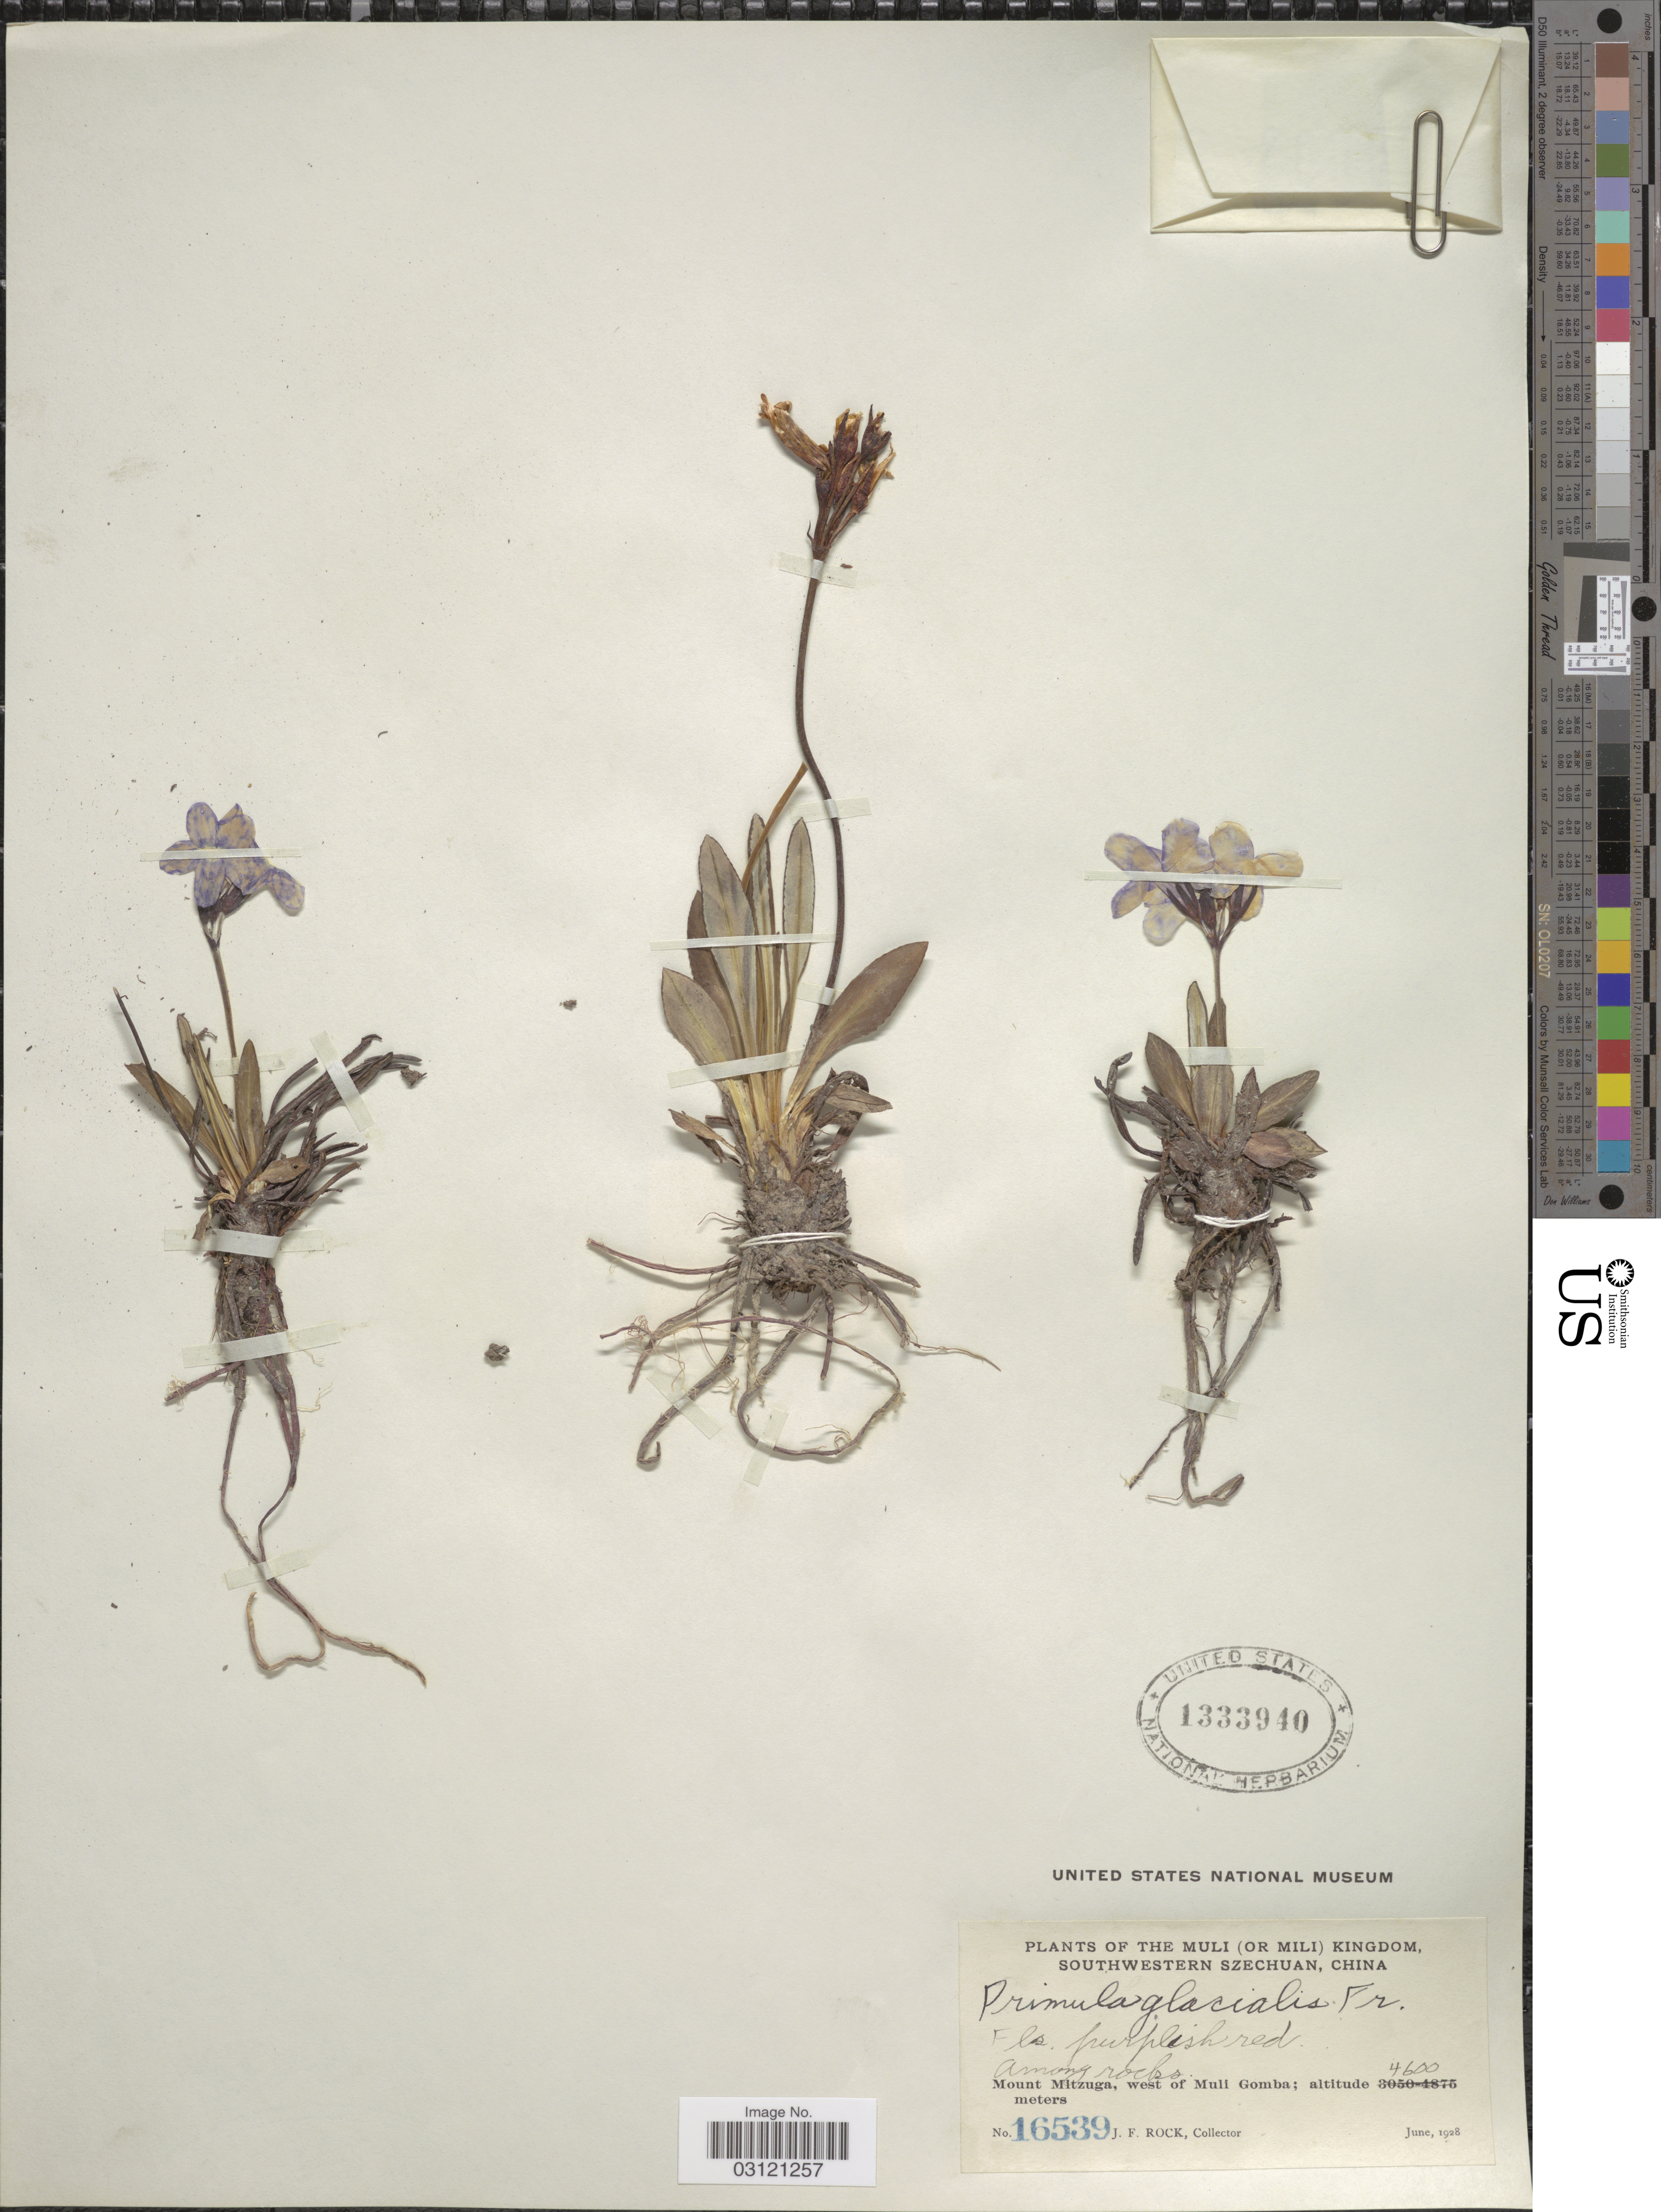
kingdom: Plantae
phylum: Tracheophyta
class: Magnoliopsida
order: Ericales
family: Primulaceae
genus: Primula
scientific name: Primula glacialis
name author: Franch.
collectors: J. Rock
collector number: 16539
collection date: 1928-06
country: China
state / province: Sichuan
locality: The Muli (Or Mili) Kingdom, Southwestern Szechuan, China, Mount Mitzuga, west of Muli Gomba.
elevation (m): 4600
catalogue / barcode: US 1333940